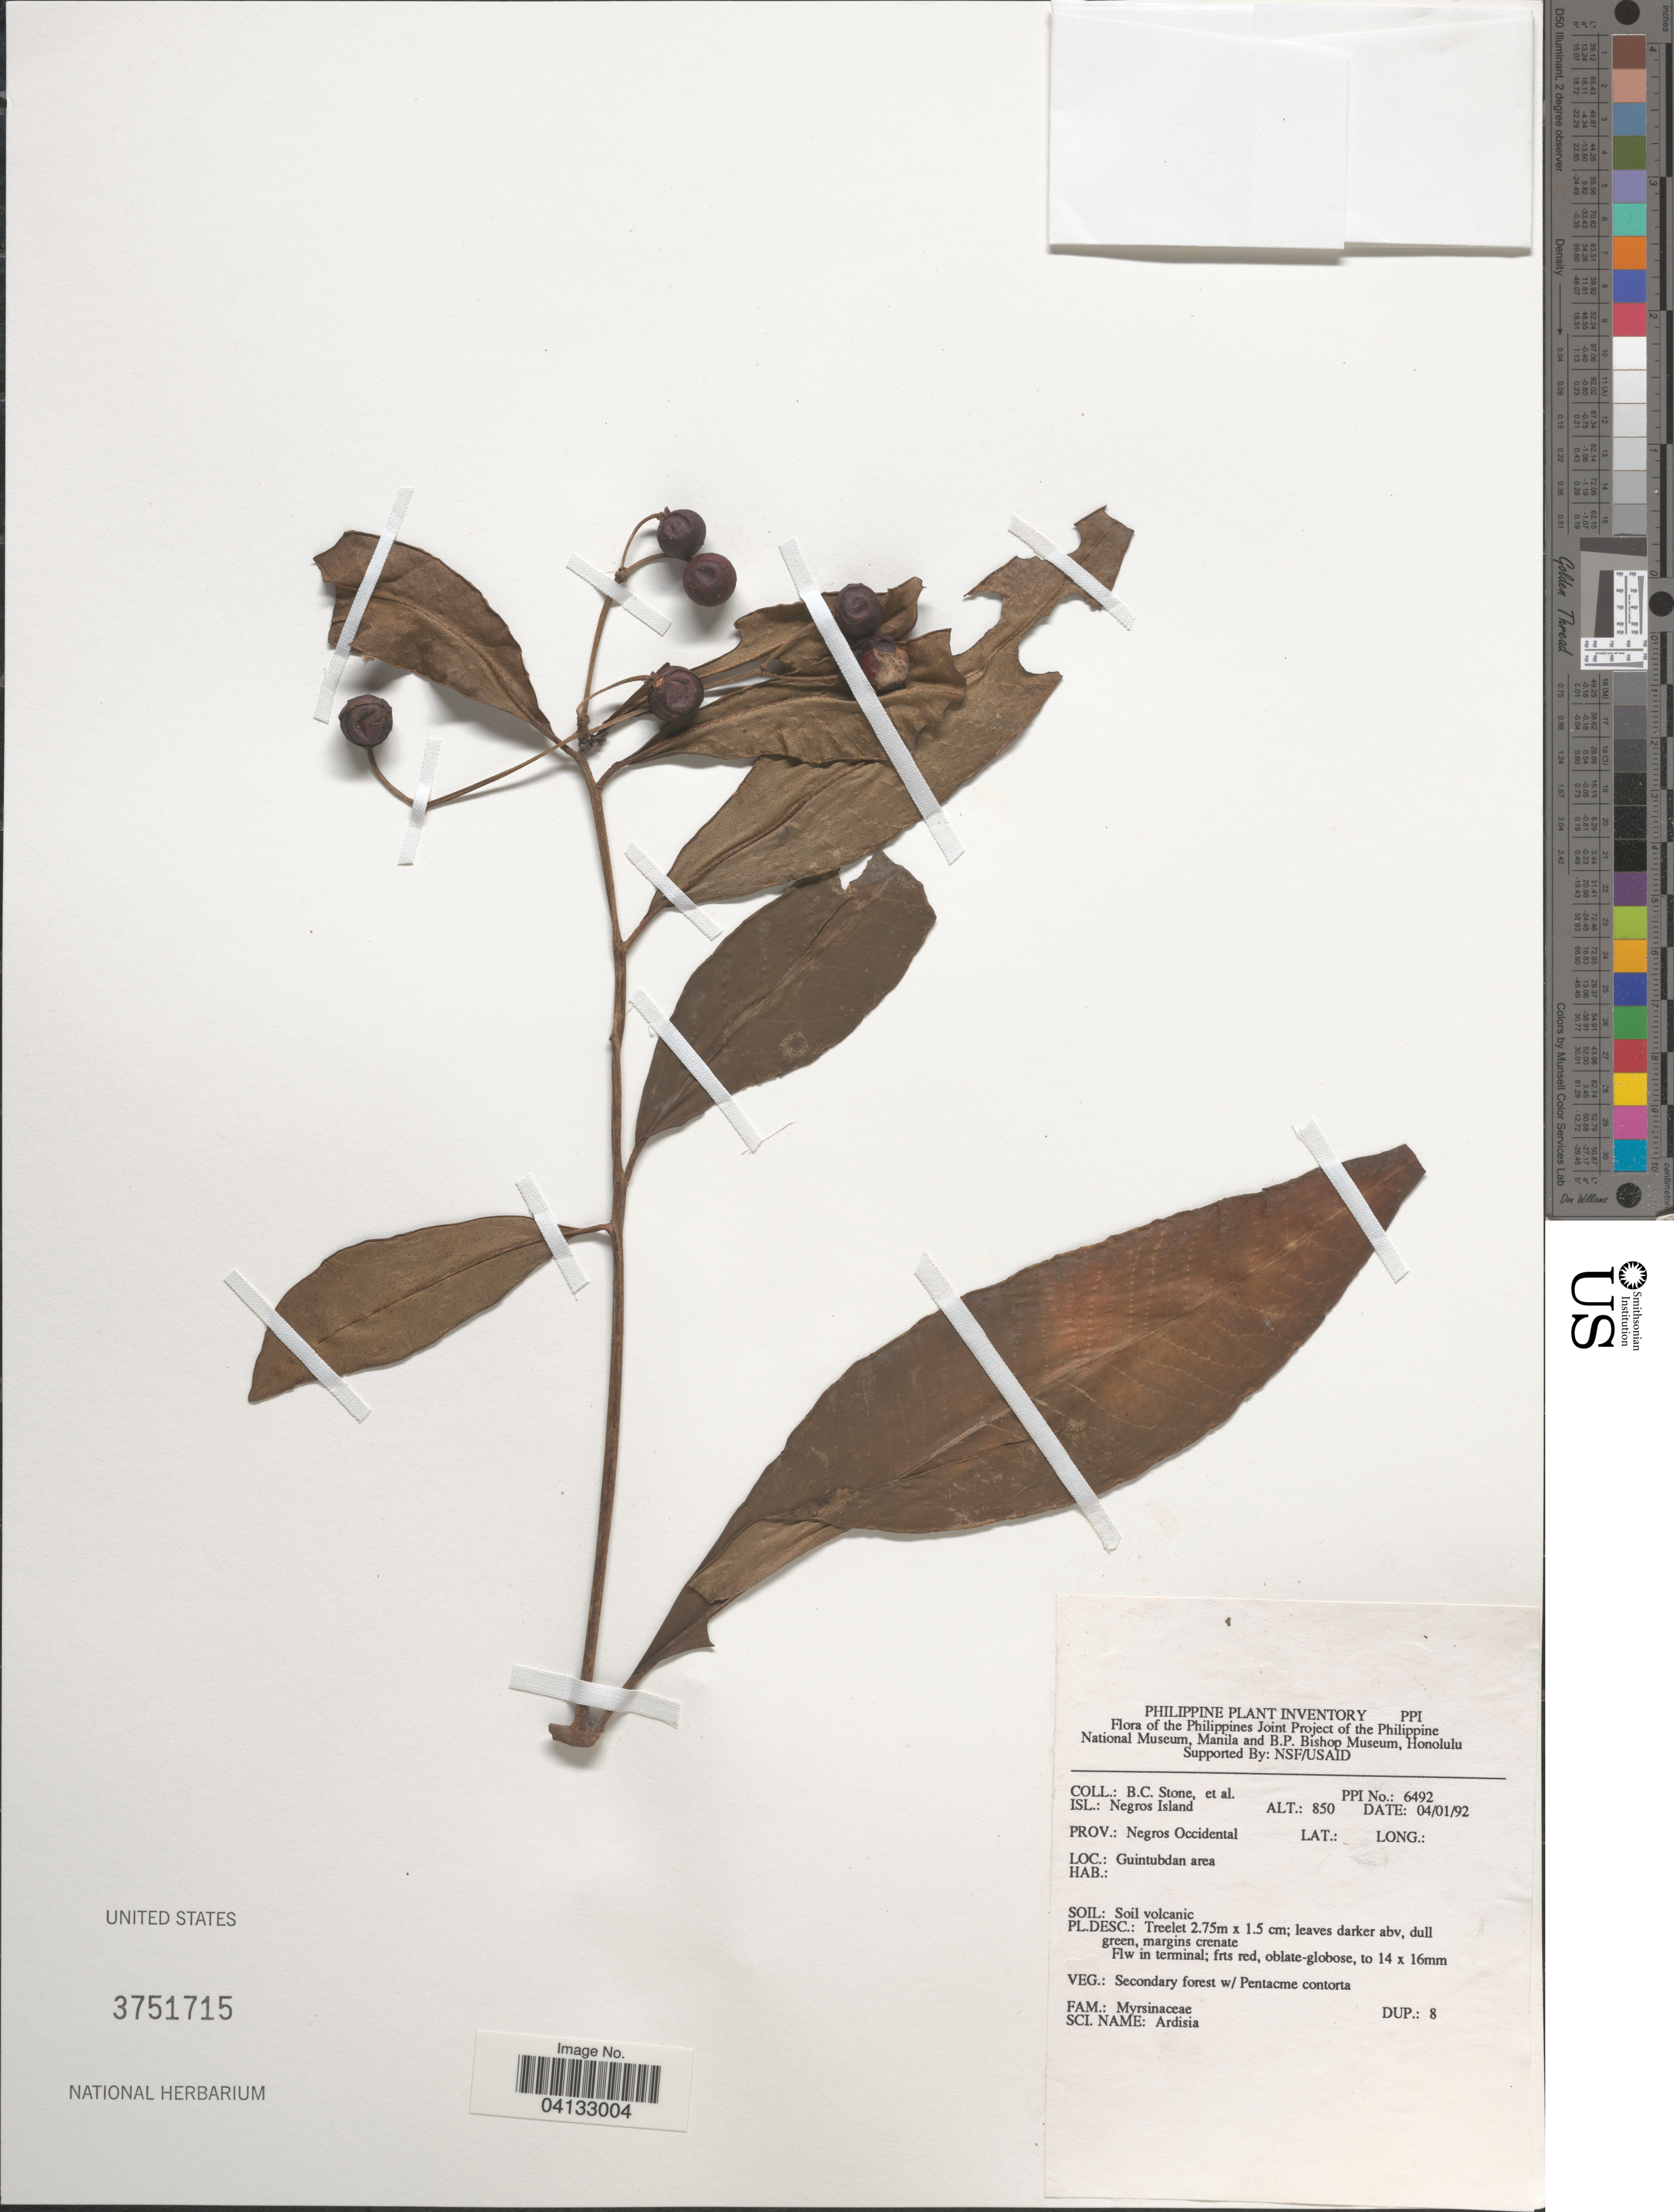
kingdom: Plantae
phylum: Tracheophyta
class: Magnoliopsida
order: Ericales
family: Primulaceae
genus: Ardisia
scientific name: Ardisia sp.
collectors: B. C. Stone & et al.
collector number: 6492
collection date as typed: Transcribed d/m/y: 4/1/92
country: Philippines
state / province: Western Visayas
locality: Isl.: Negros Island. Prov.: Negros Occidental. Guintubdan area.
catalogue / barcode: US 3751715